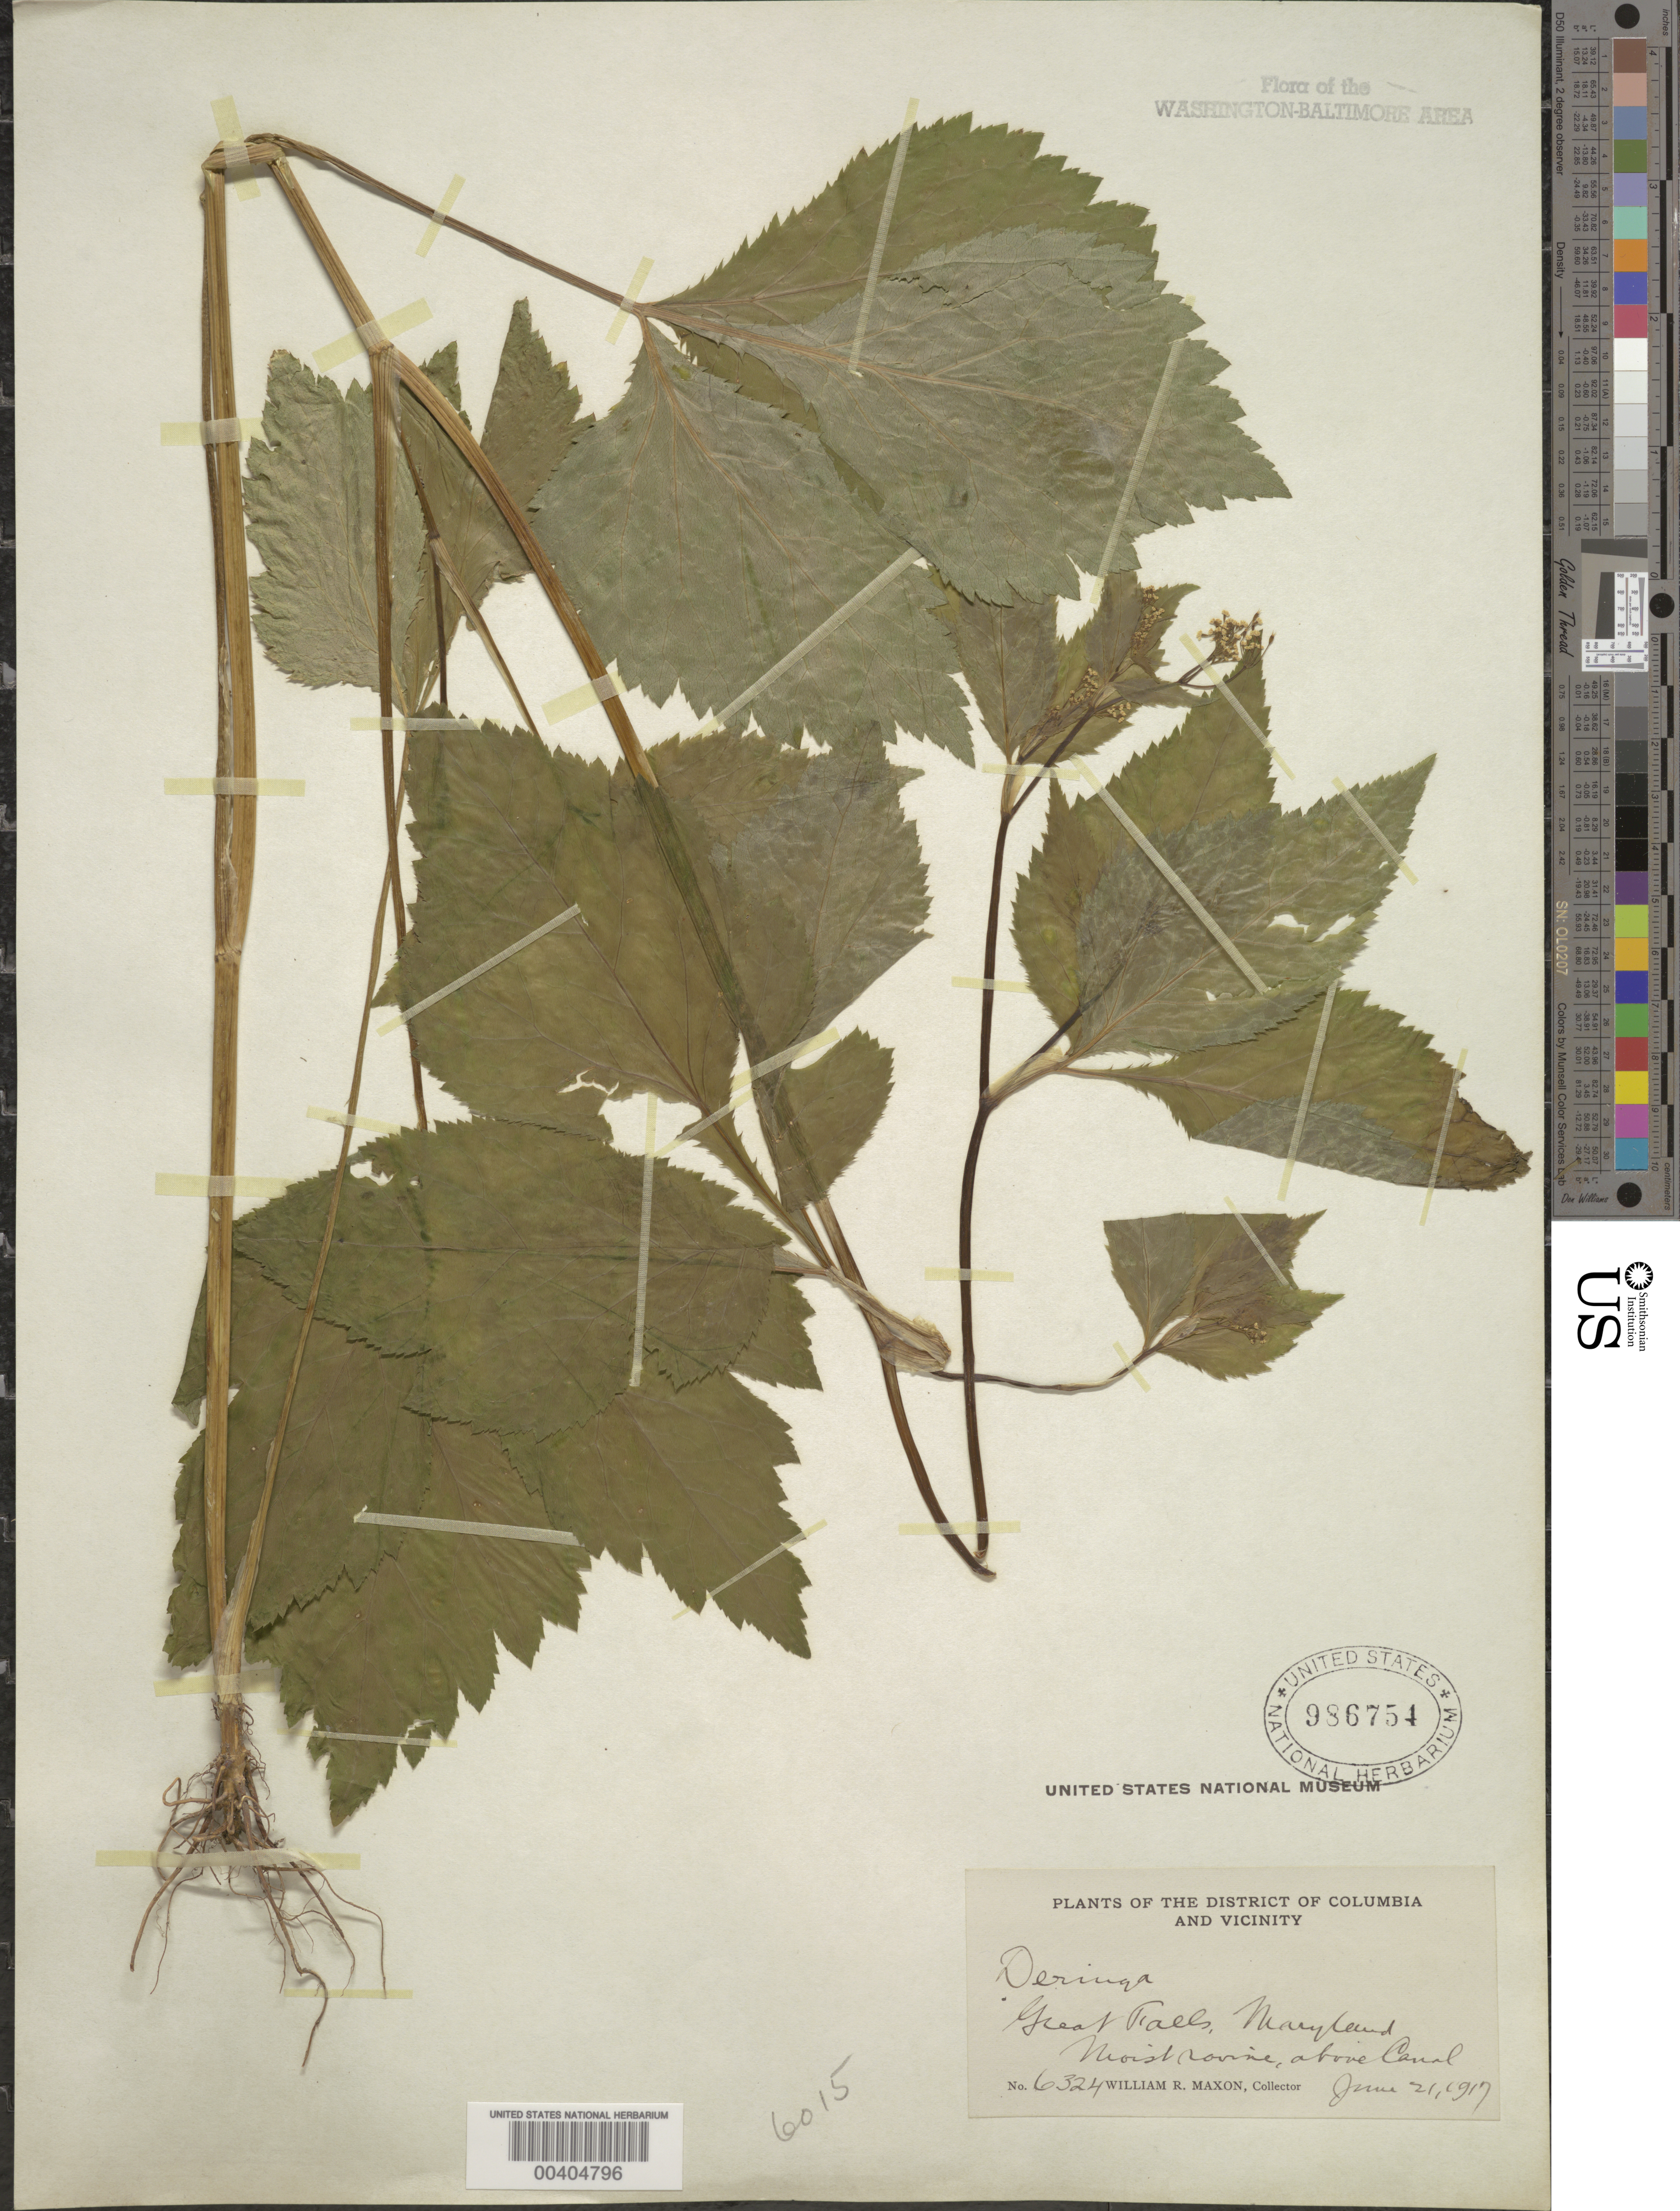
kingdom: Plantae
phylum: Tracheophyta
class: Magnoliopsida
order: Apiales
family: Apiaceae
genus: Cryptotaenia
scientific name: Cryptotaenia canadensis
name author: (L.) DC.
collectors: W. R. Maxon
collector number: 6324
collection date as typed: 21 Jun 1917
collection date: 1917-06-21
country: United States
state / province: Maryland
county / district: Montgomery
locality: Great Falls C. & O. Canal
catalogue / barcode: US 986754